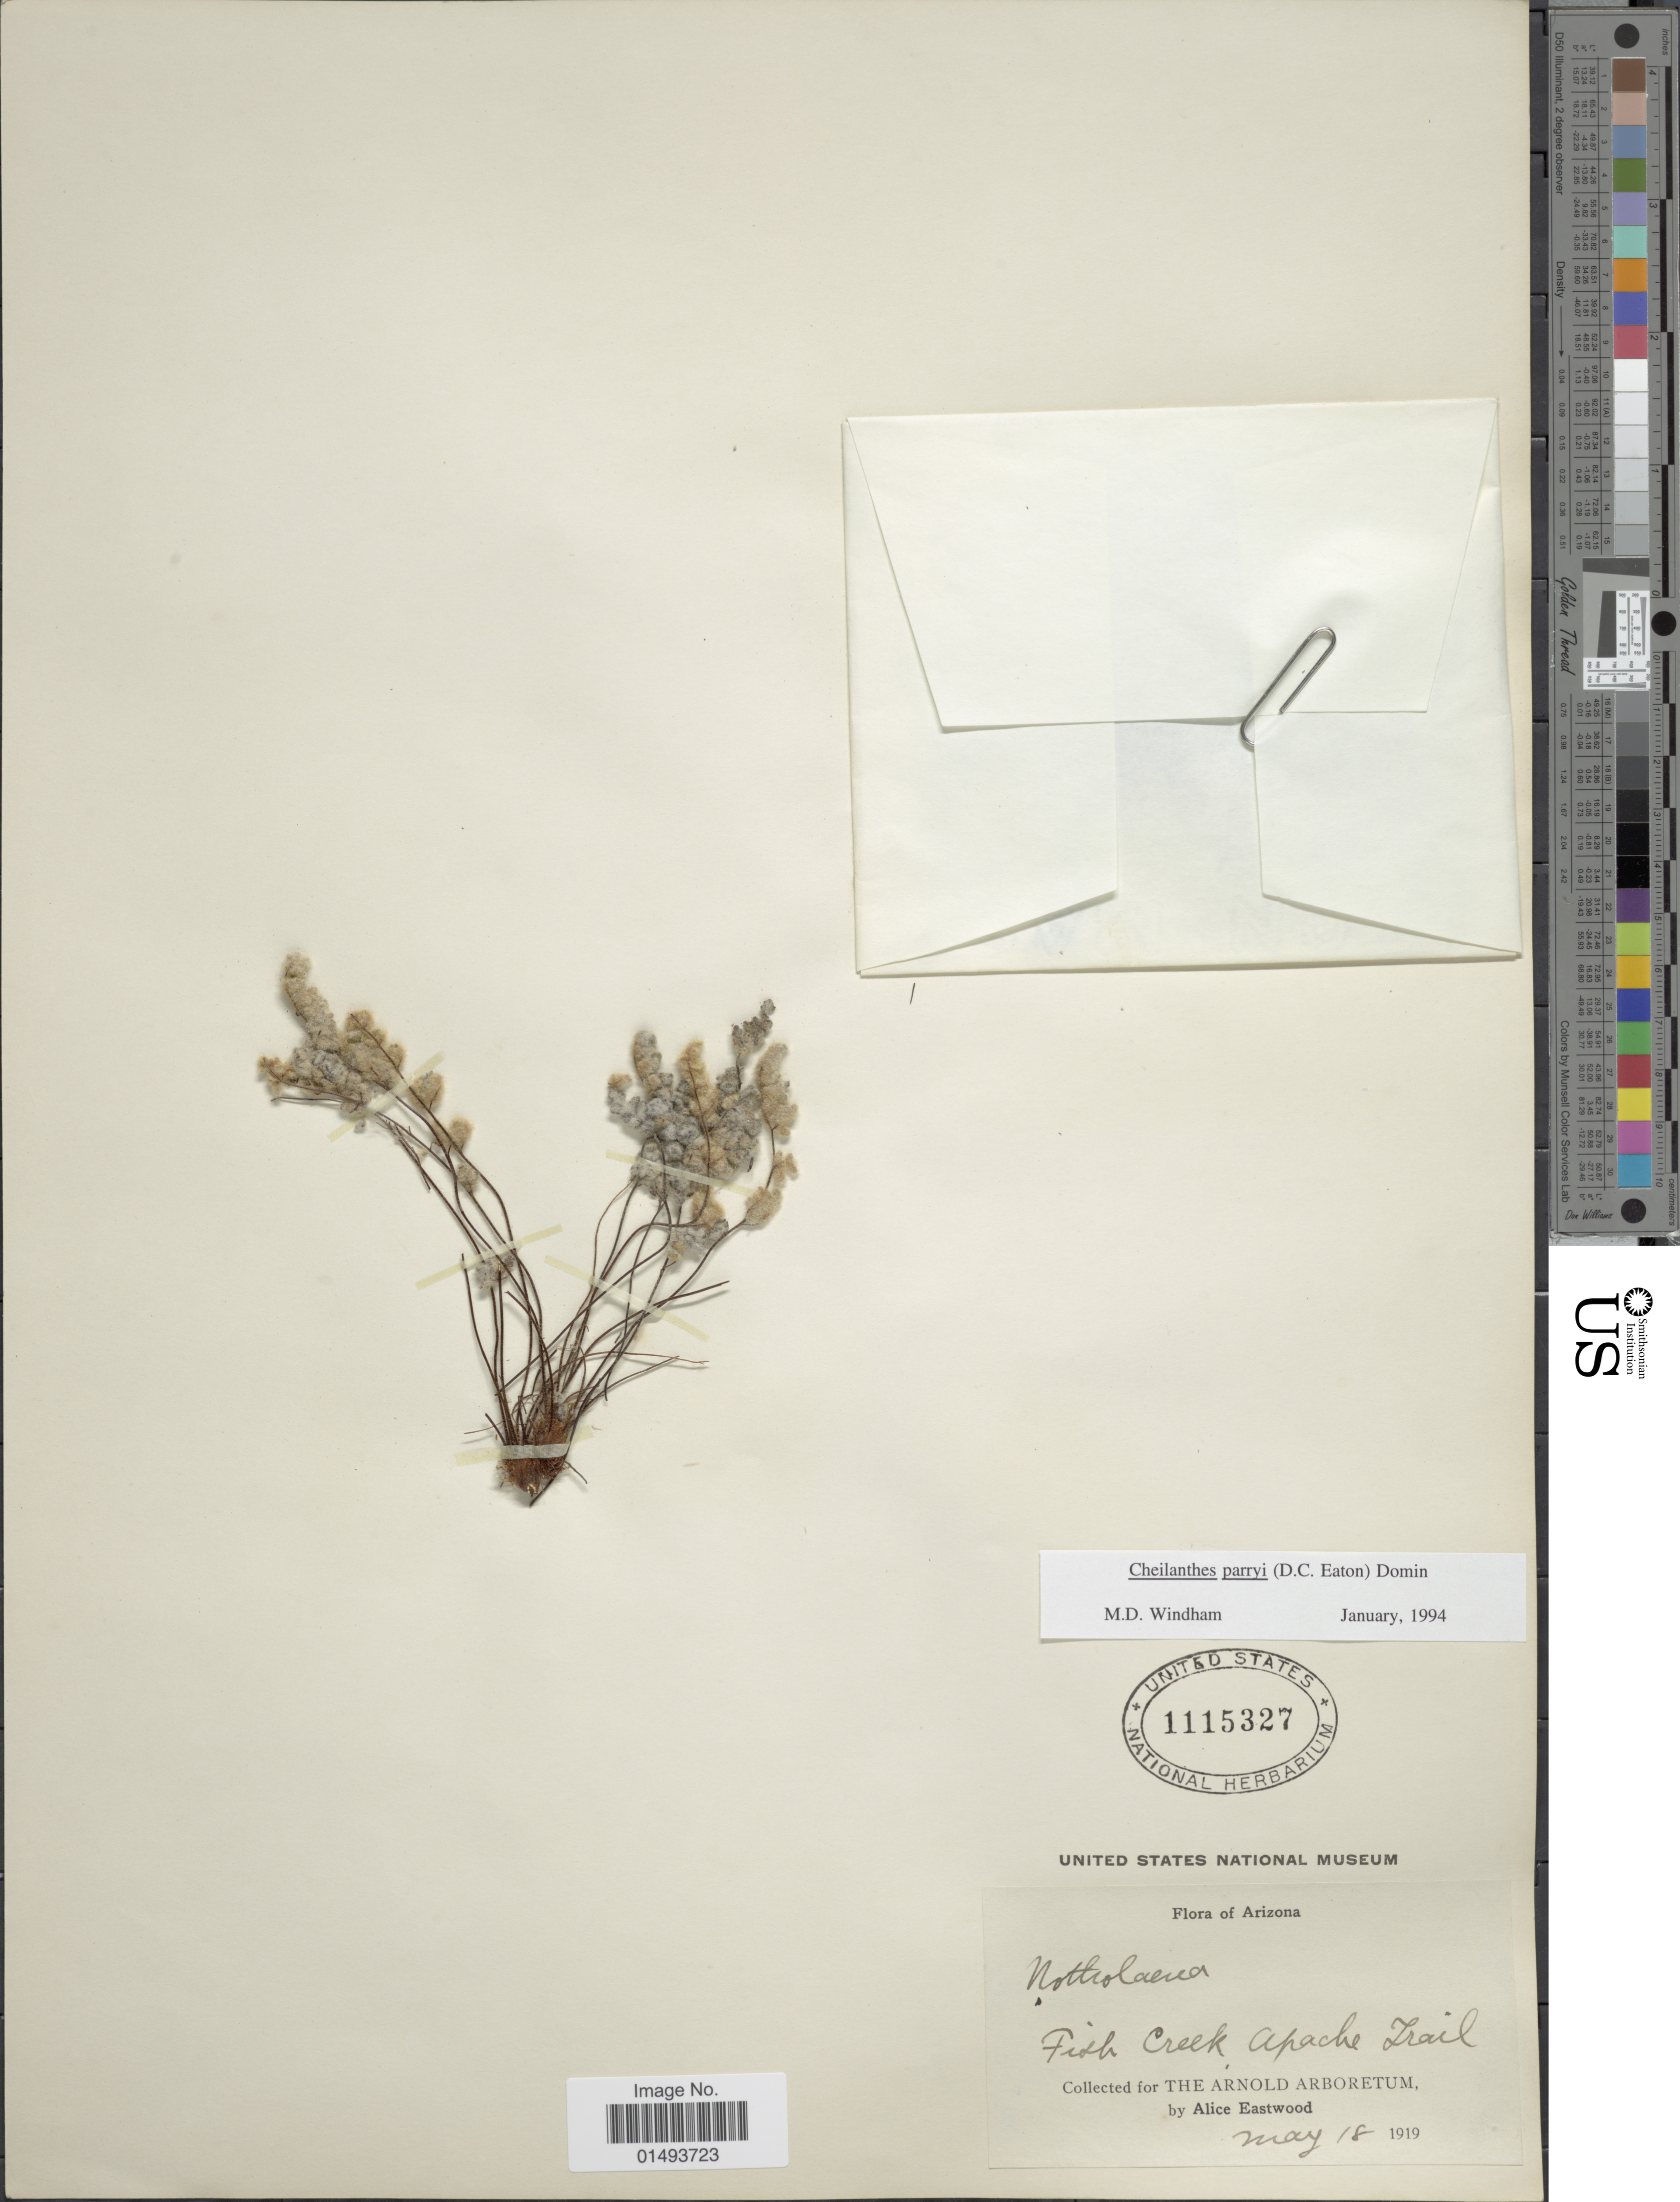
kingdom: Plantae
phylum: Tracheophyta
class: Polypodiopsida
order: Polypodiales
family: Pteridaceae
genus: Myriopteris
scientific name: Myriopteris parryi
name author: (D.C. Eaton) Grusz & Windham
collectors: A. Eastwood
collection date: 1919-05-18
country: United States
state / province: Arizona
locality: Flora of Arizona, Fish Creek, Apache Trail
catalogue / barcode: US 1115327